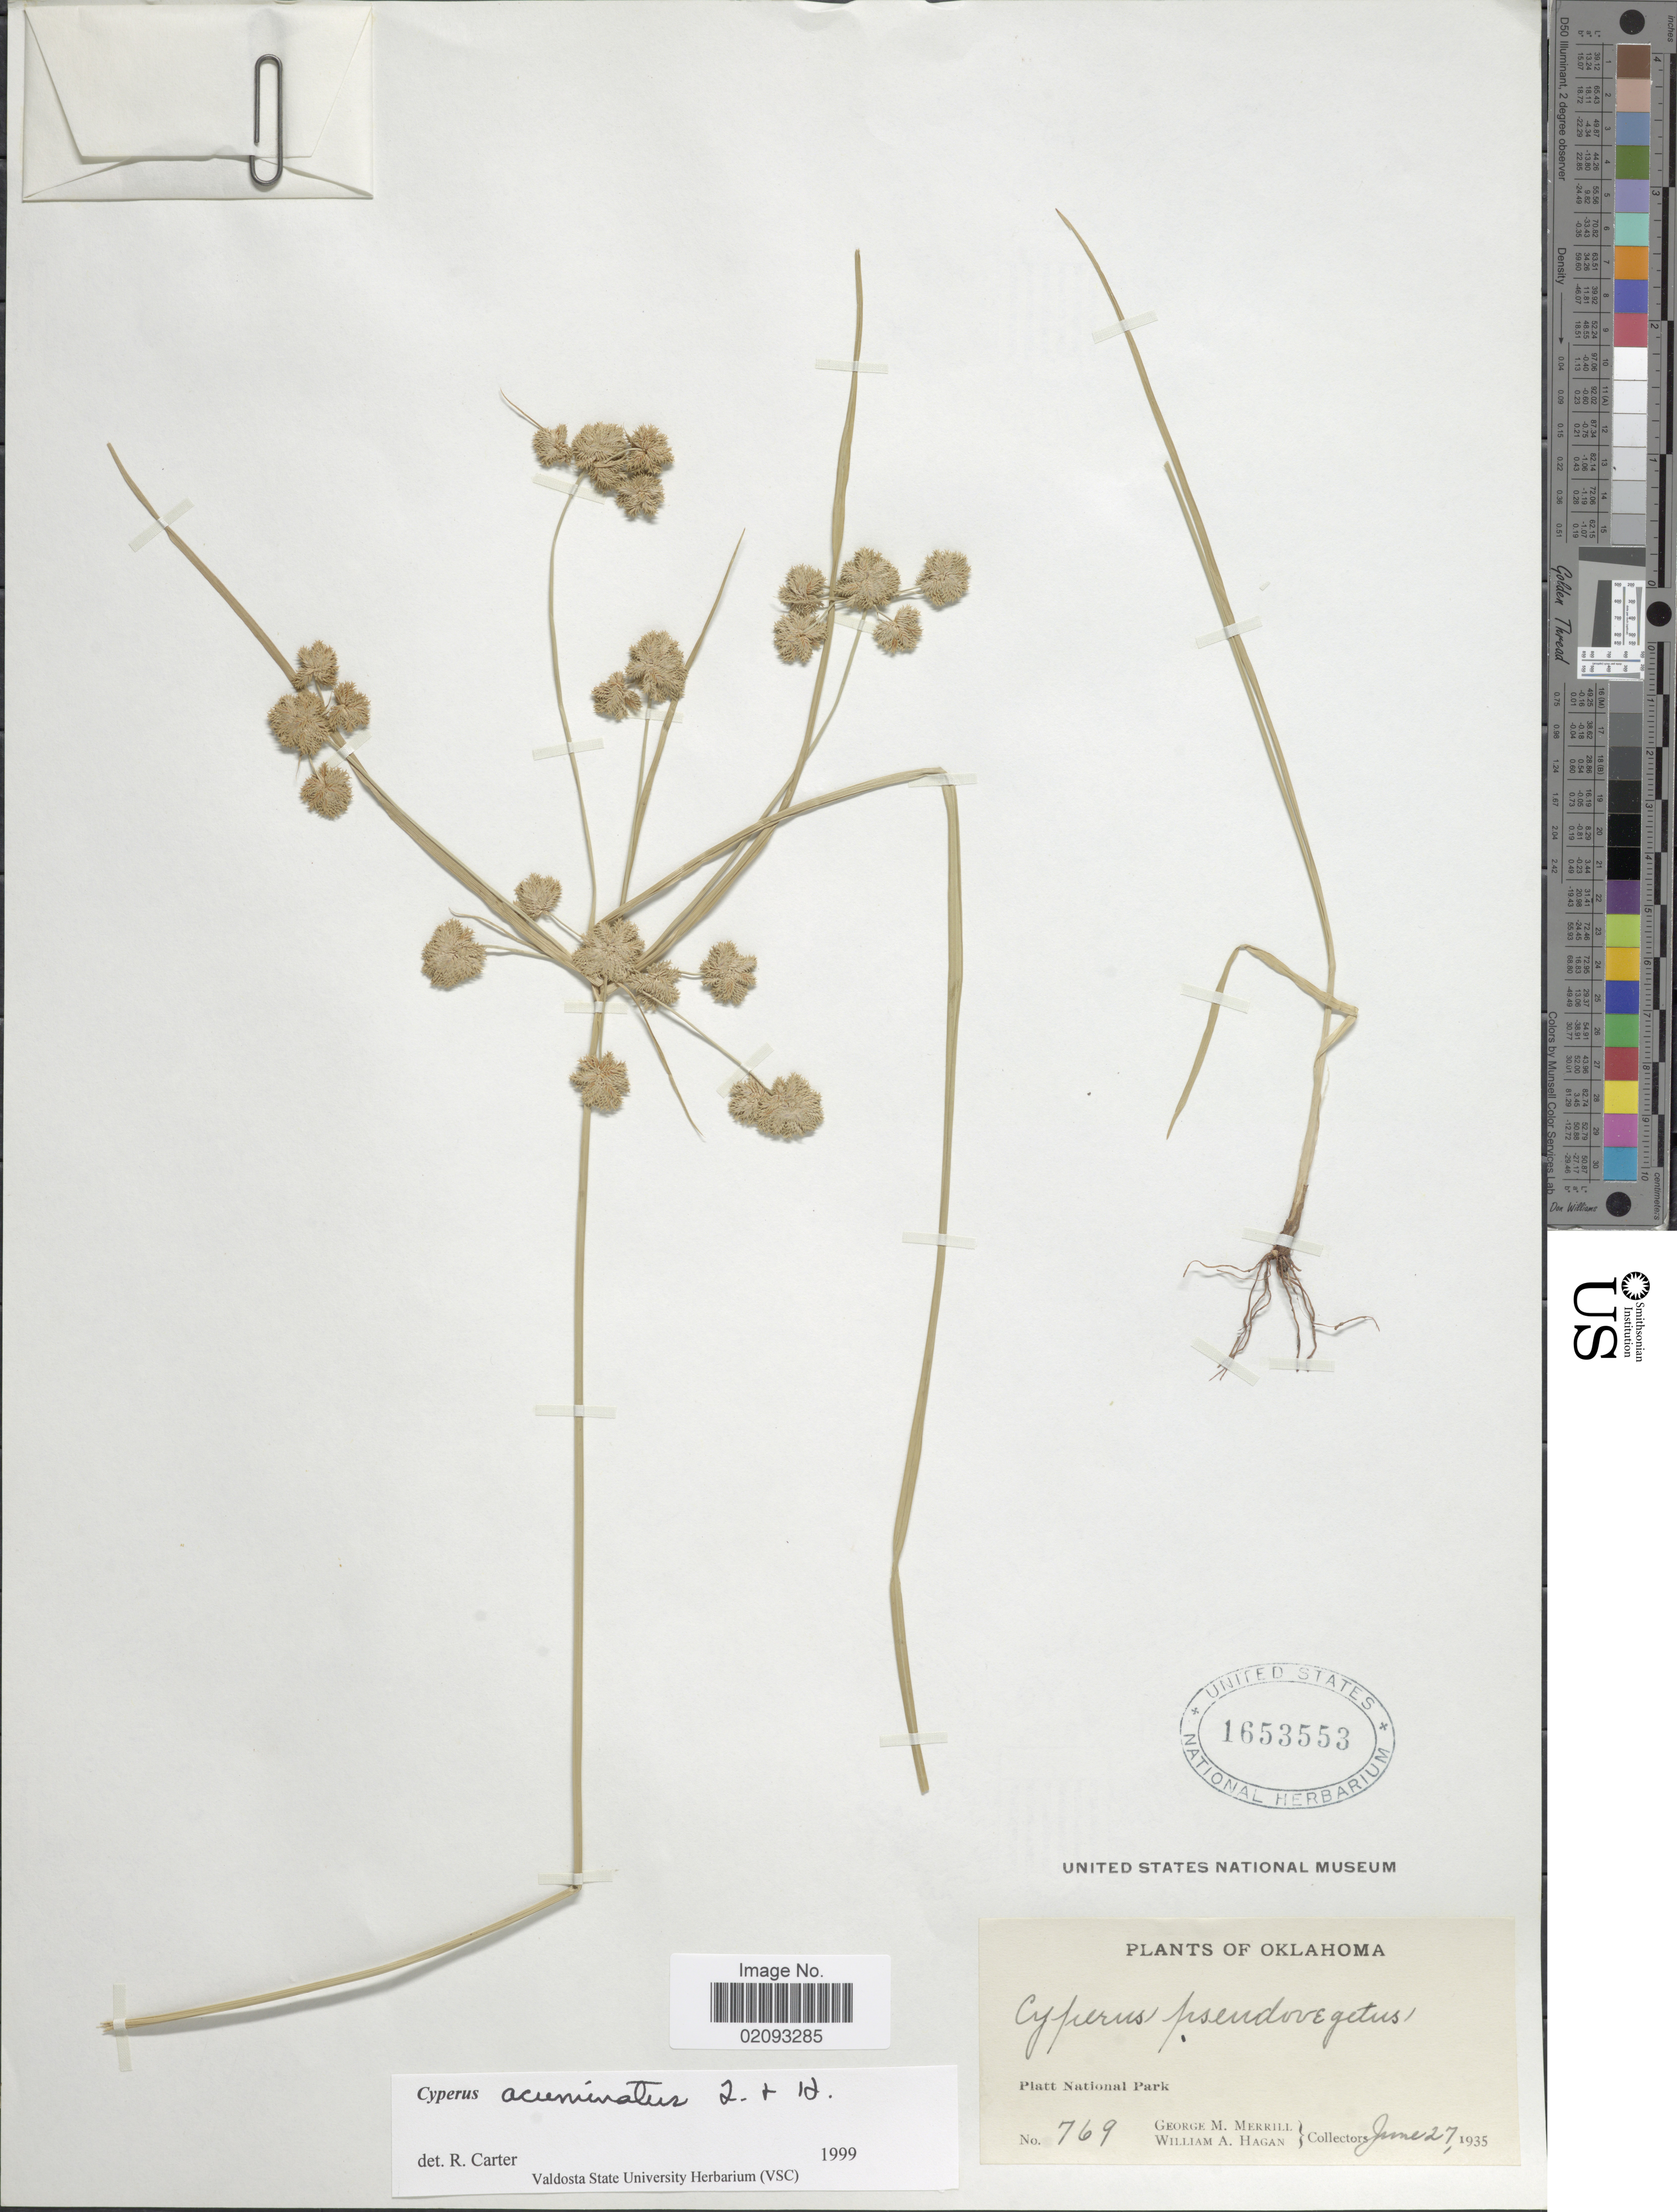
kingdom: Plantae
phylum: Tracheophyta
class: Liliopsida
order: Poales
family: Cyperaceae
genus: Cyperus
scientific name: Cyperus acuminatus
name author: Torr. & Hook.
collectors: G. M. Merrill & W. Hagan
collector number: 769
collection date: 1935-06-27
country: United States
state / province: Oklahoma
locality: Platt National Park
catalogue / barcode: US 1653553